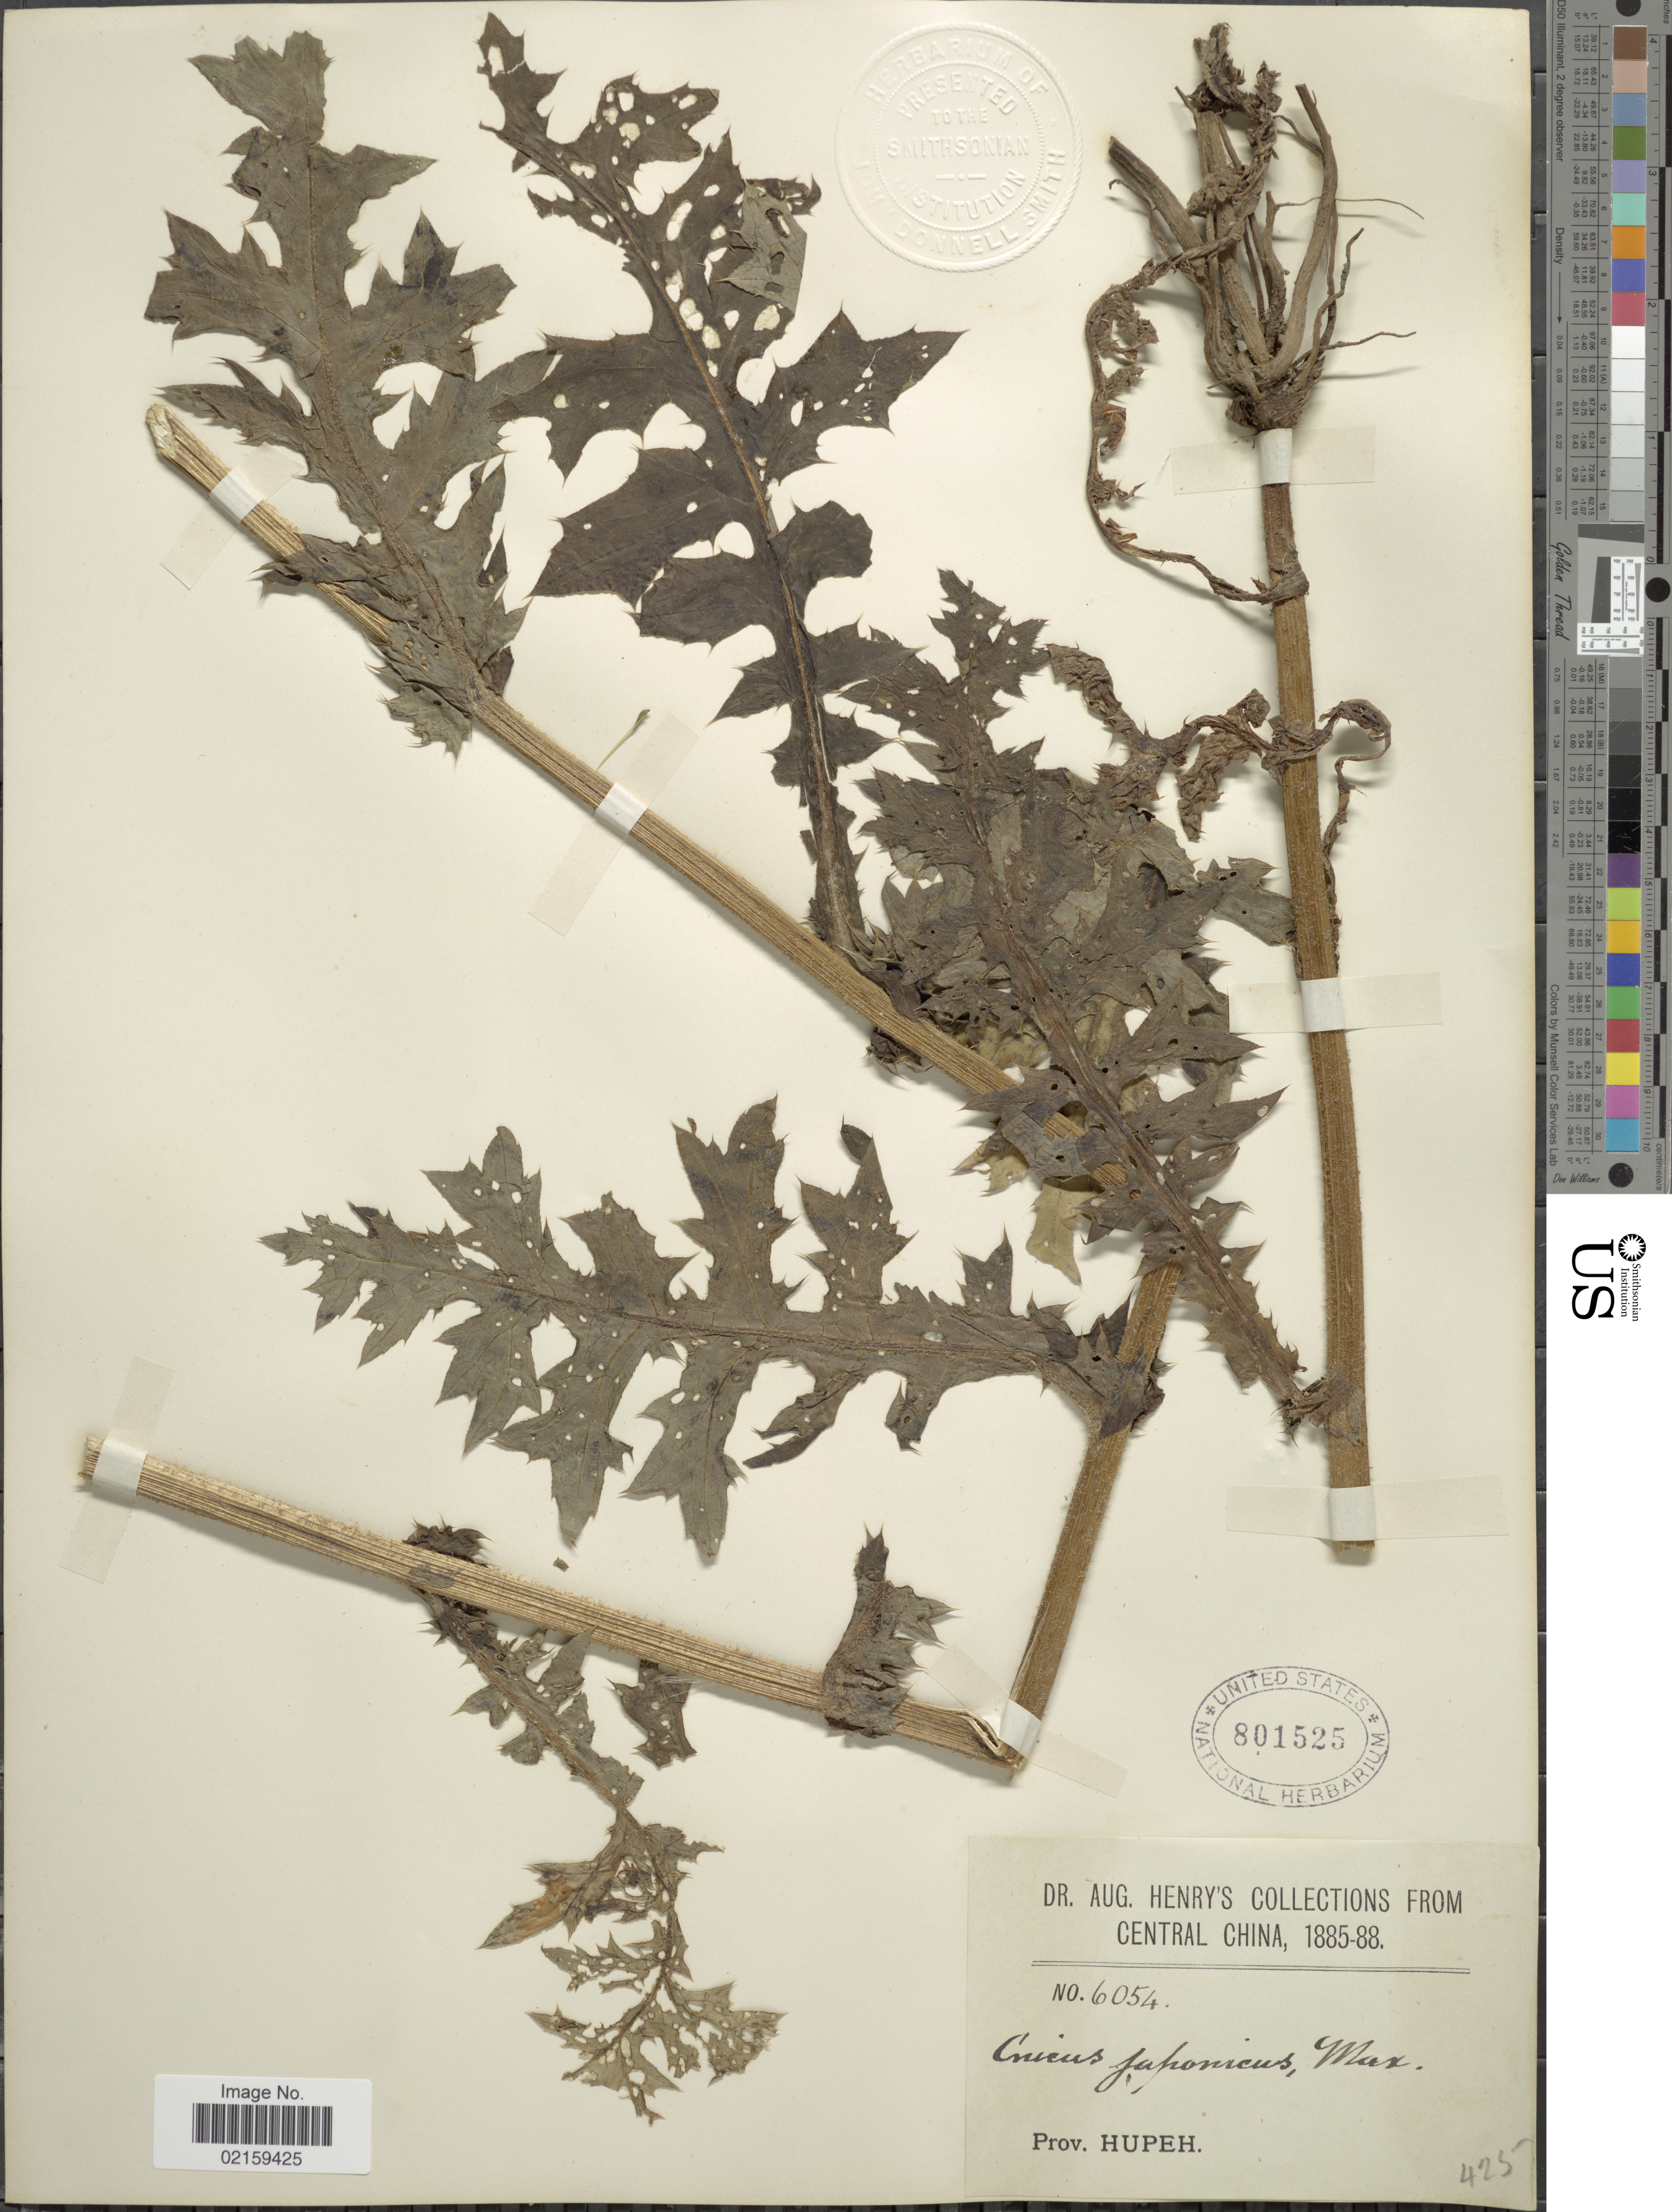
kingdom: Plantae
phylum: Tracheophyta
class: Magnoliopsida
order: Asterales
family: Asteraceae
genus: Cirsium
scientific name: Cirsium japonicum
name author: DC.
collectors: A. Henry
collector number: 6054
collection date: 1885/1888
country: China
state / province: Hubei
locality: Central China. Prov. Hupeh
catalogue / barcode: US 801525